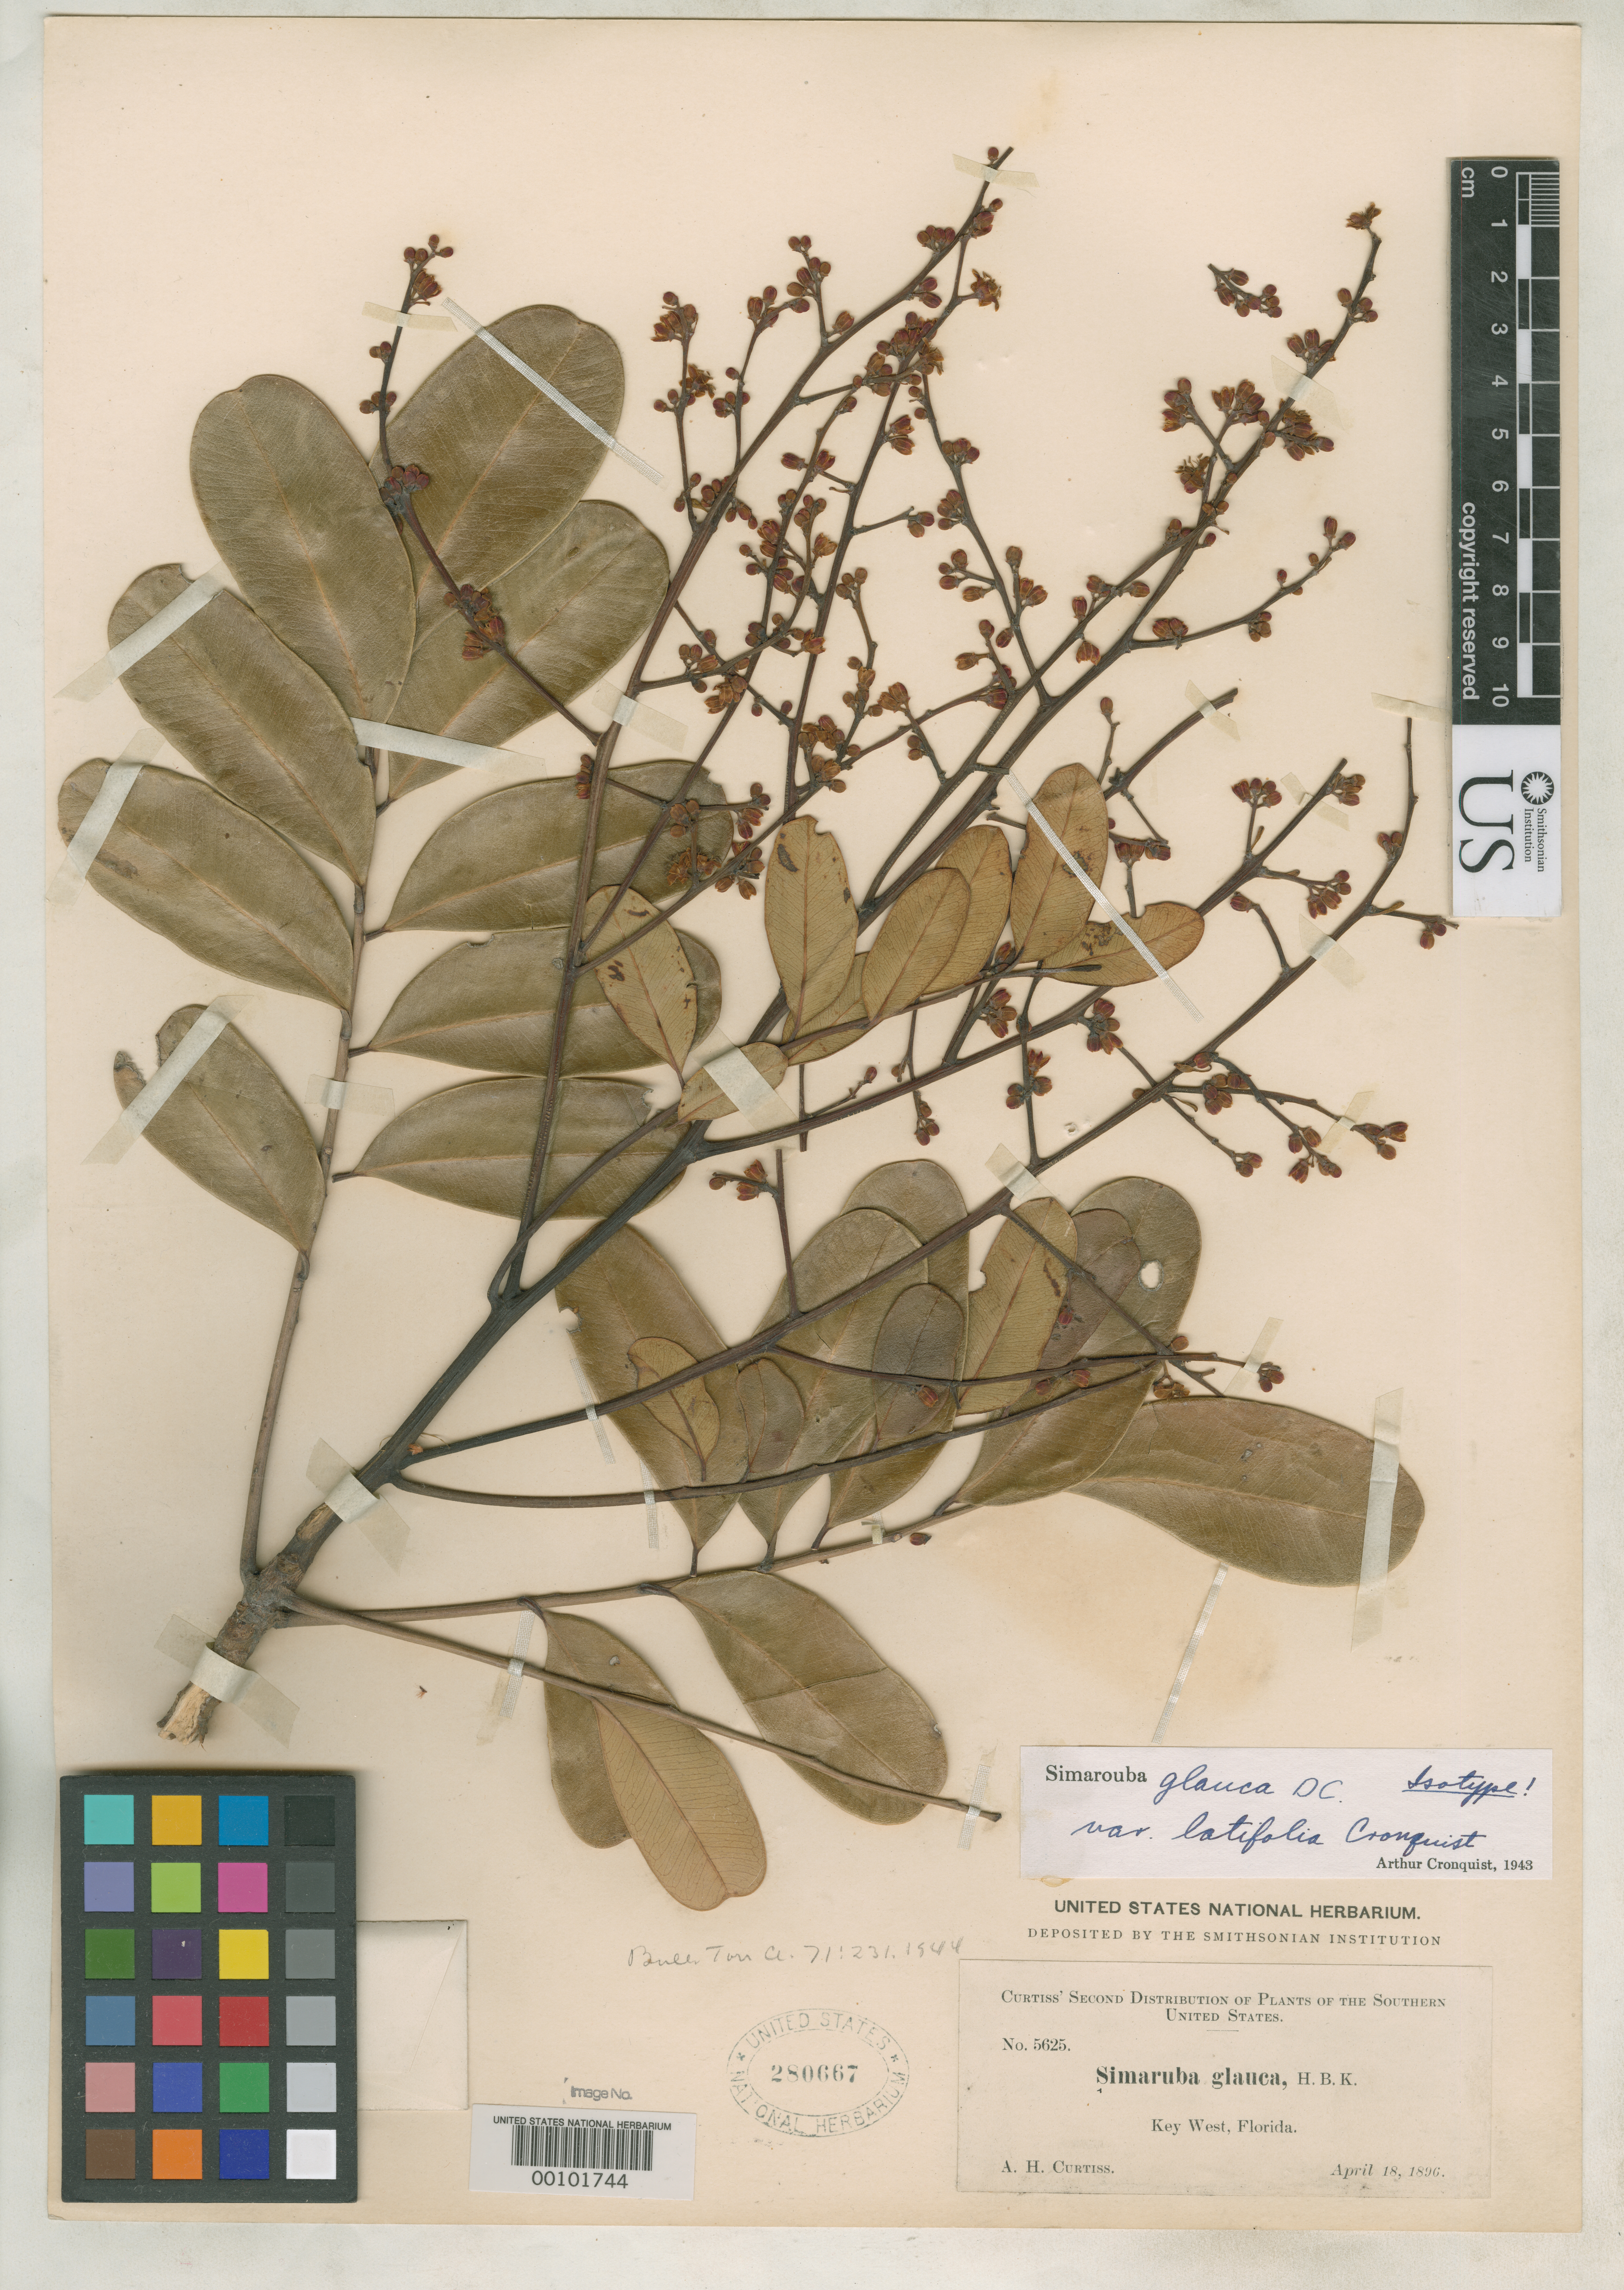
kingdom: Plantae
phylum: Tracheophyta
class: Magnoliopsida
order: Sapindales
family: Simaroubaceae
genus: Simarouba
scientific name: Simarouba glauca var. latifolia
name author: Cronq.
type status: Isotype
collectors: A. H. Curtiss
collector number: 5625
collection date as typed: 18 Apr 1896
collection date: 1896-04-18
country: United States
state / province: Florida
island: Key West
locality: Key West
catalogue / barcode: US 280667